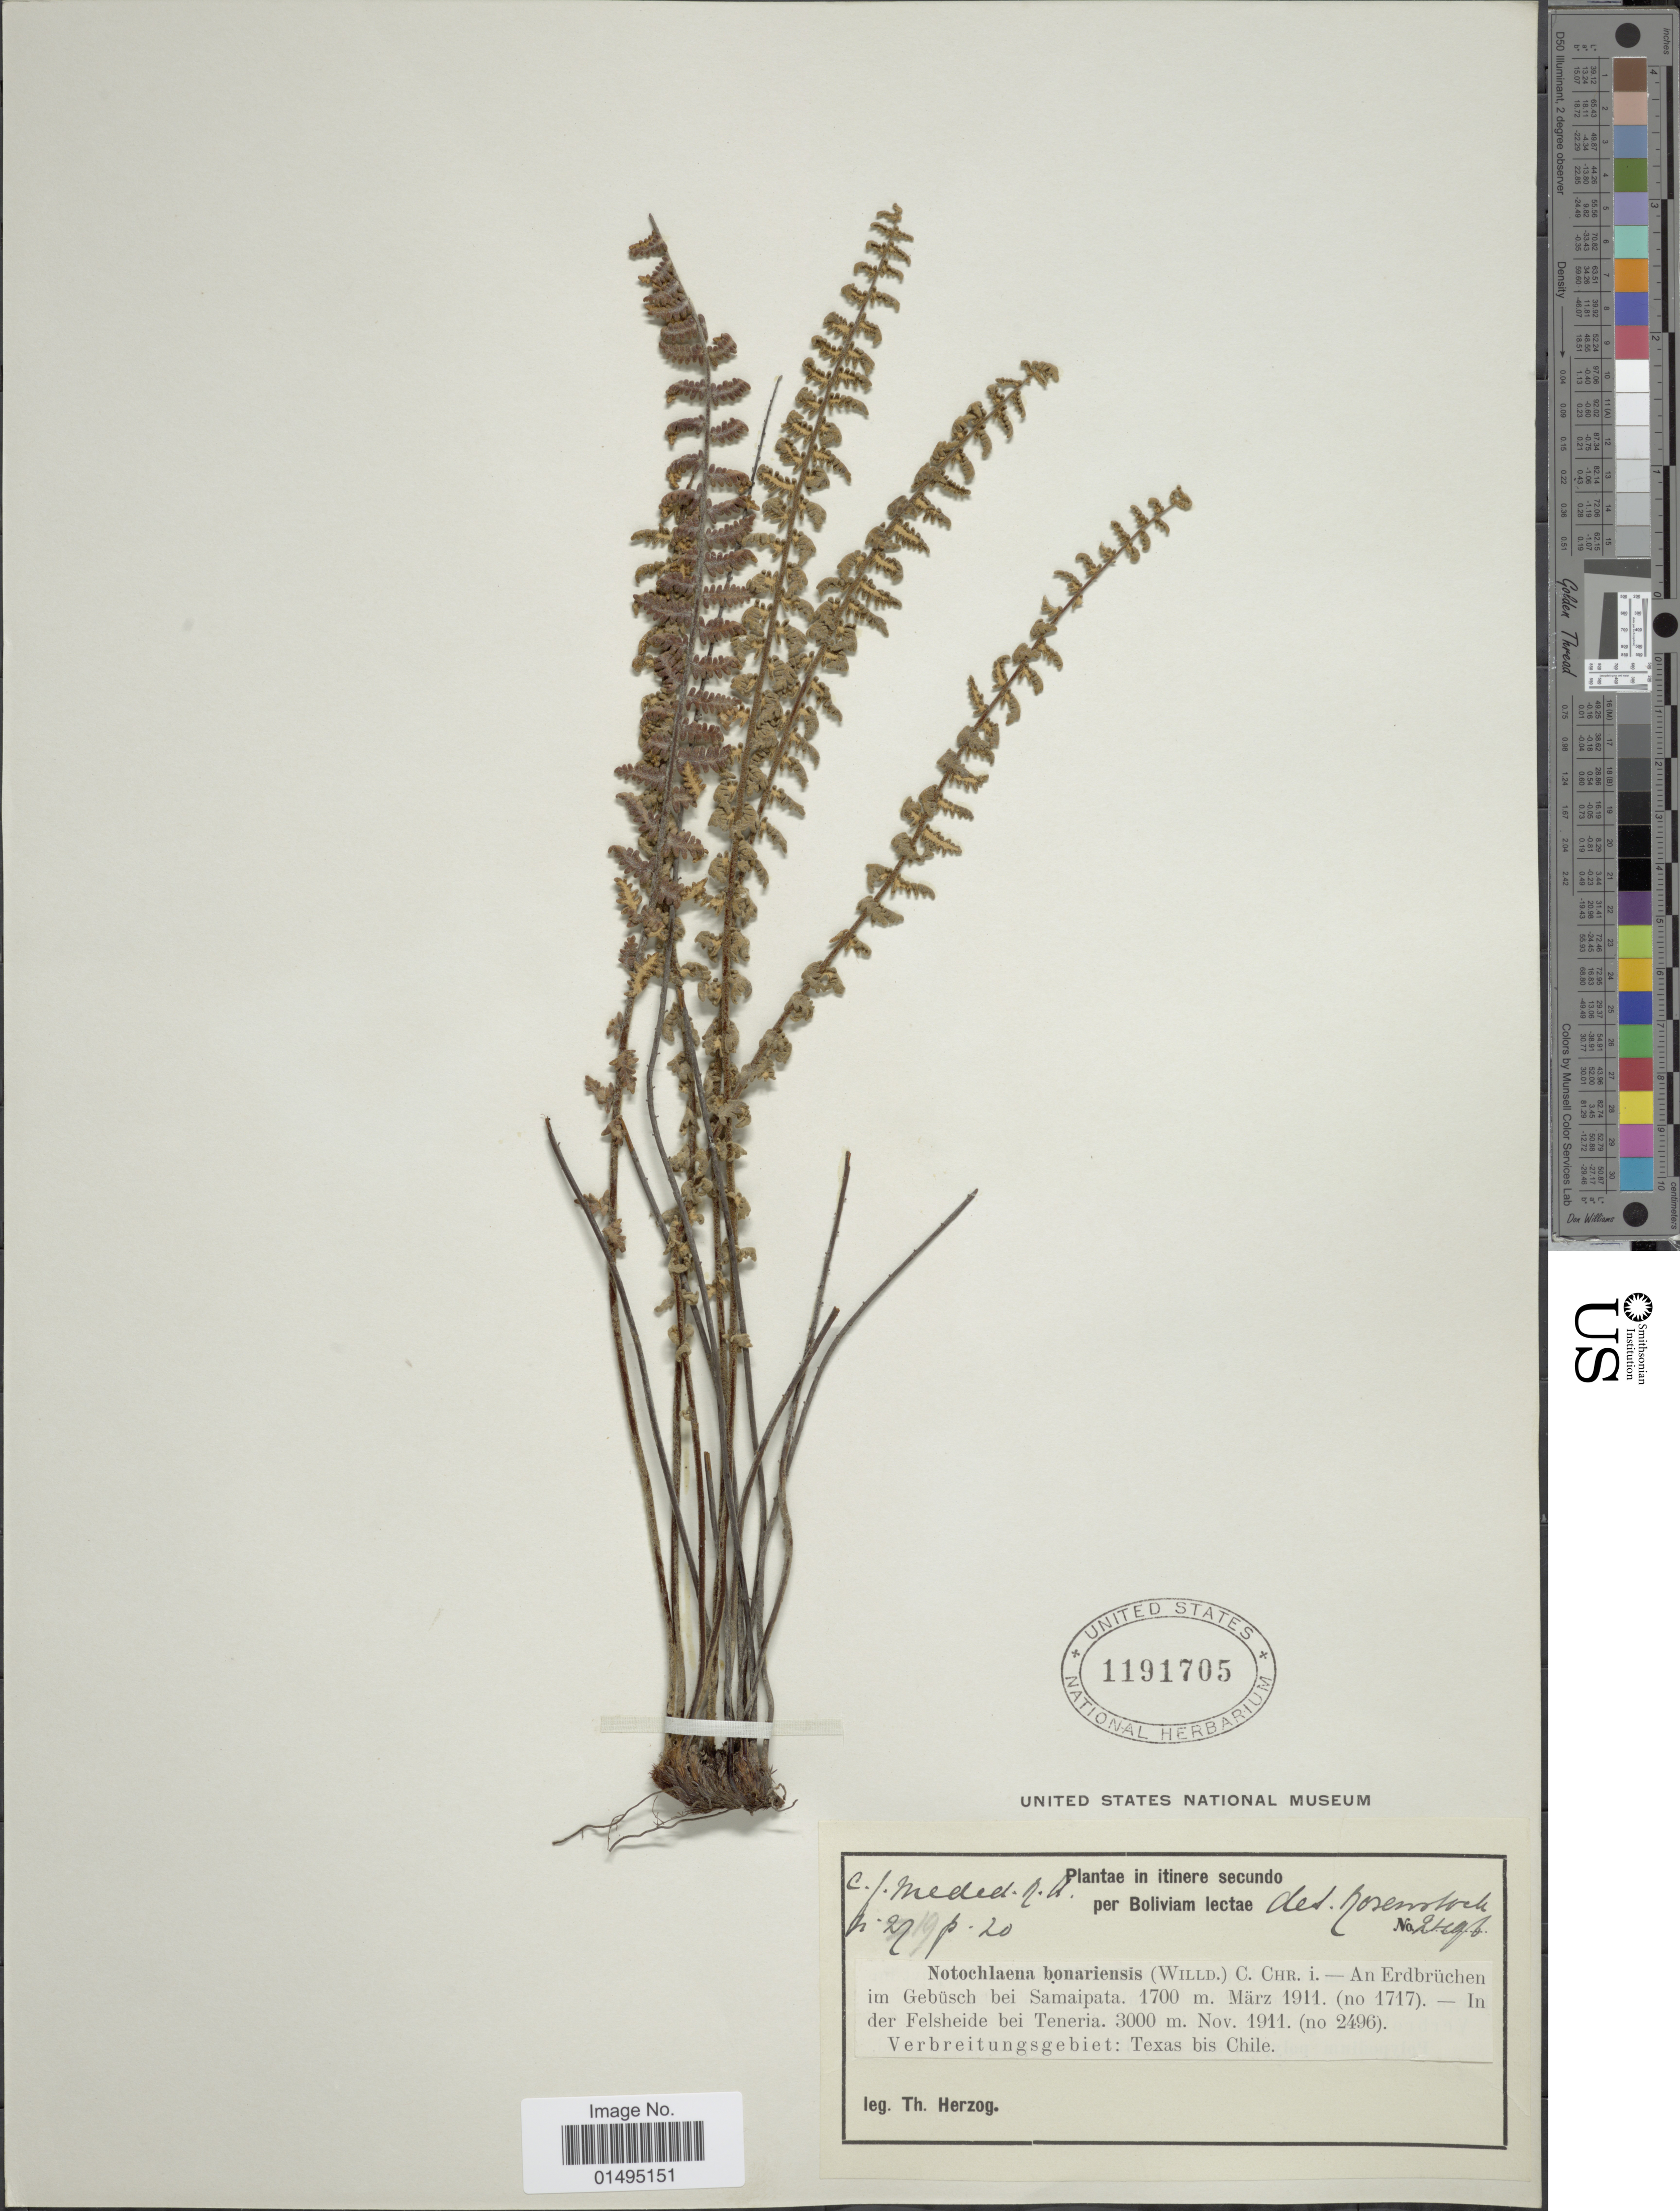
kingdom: Plantae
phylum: Tracheophyta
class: Polypodiopsida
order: Polypodiales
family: Pteridaceae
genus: Myriopteris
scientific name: Myriopteris aurea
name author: (Poir.) Grusz & Windham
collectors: T. K. J. Herzog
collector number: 2496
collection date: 1911-03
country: Bolivia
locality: In der Felsheide bei Teneria, Texas bis Chile.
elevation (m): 1700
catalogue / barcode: US 1191705